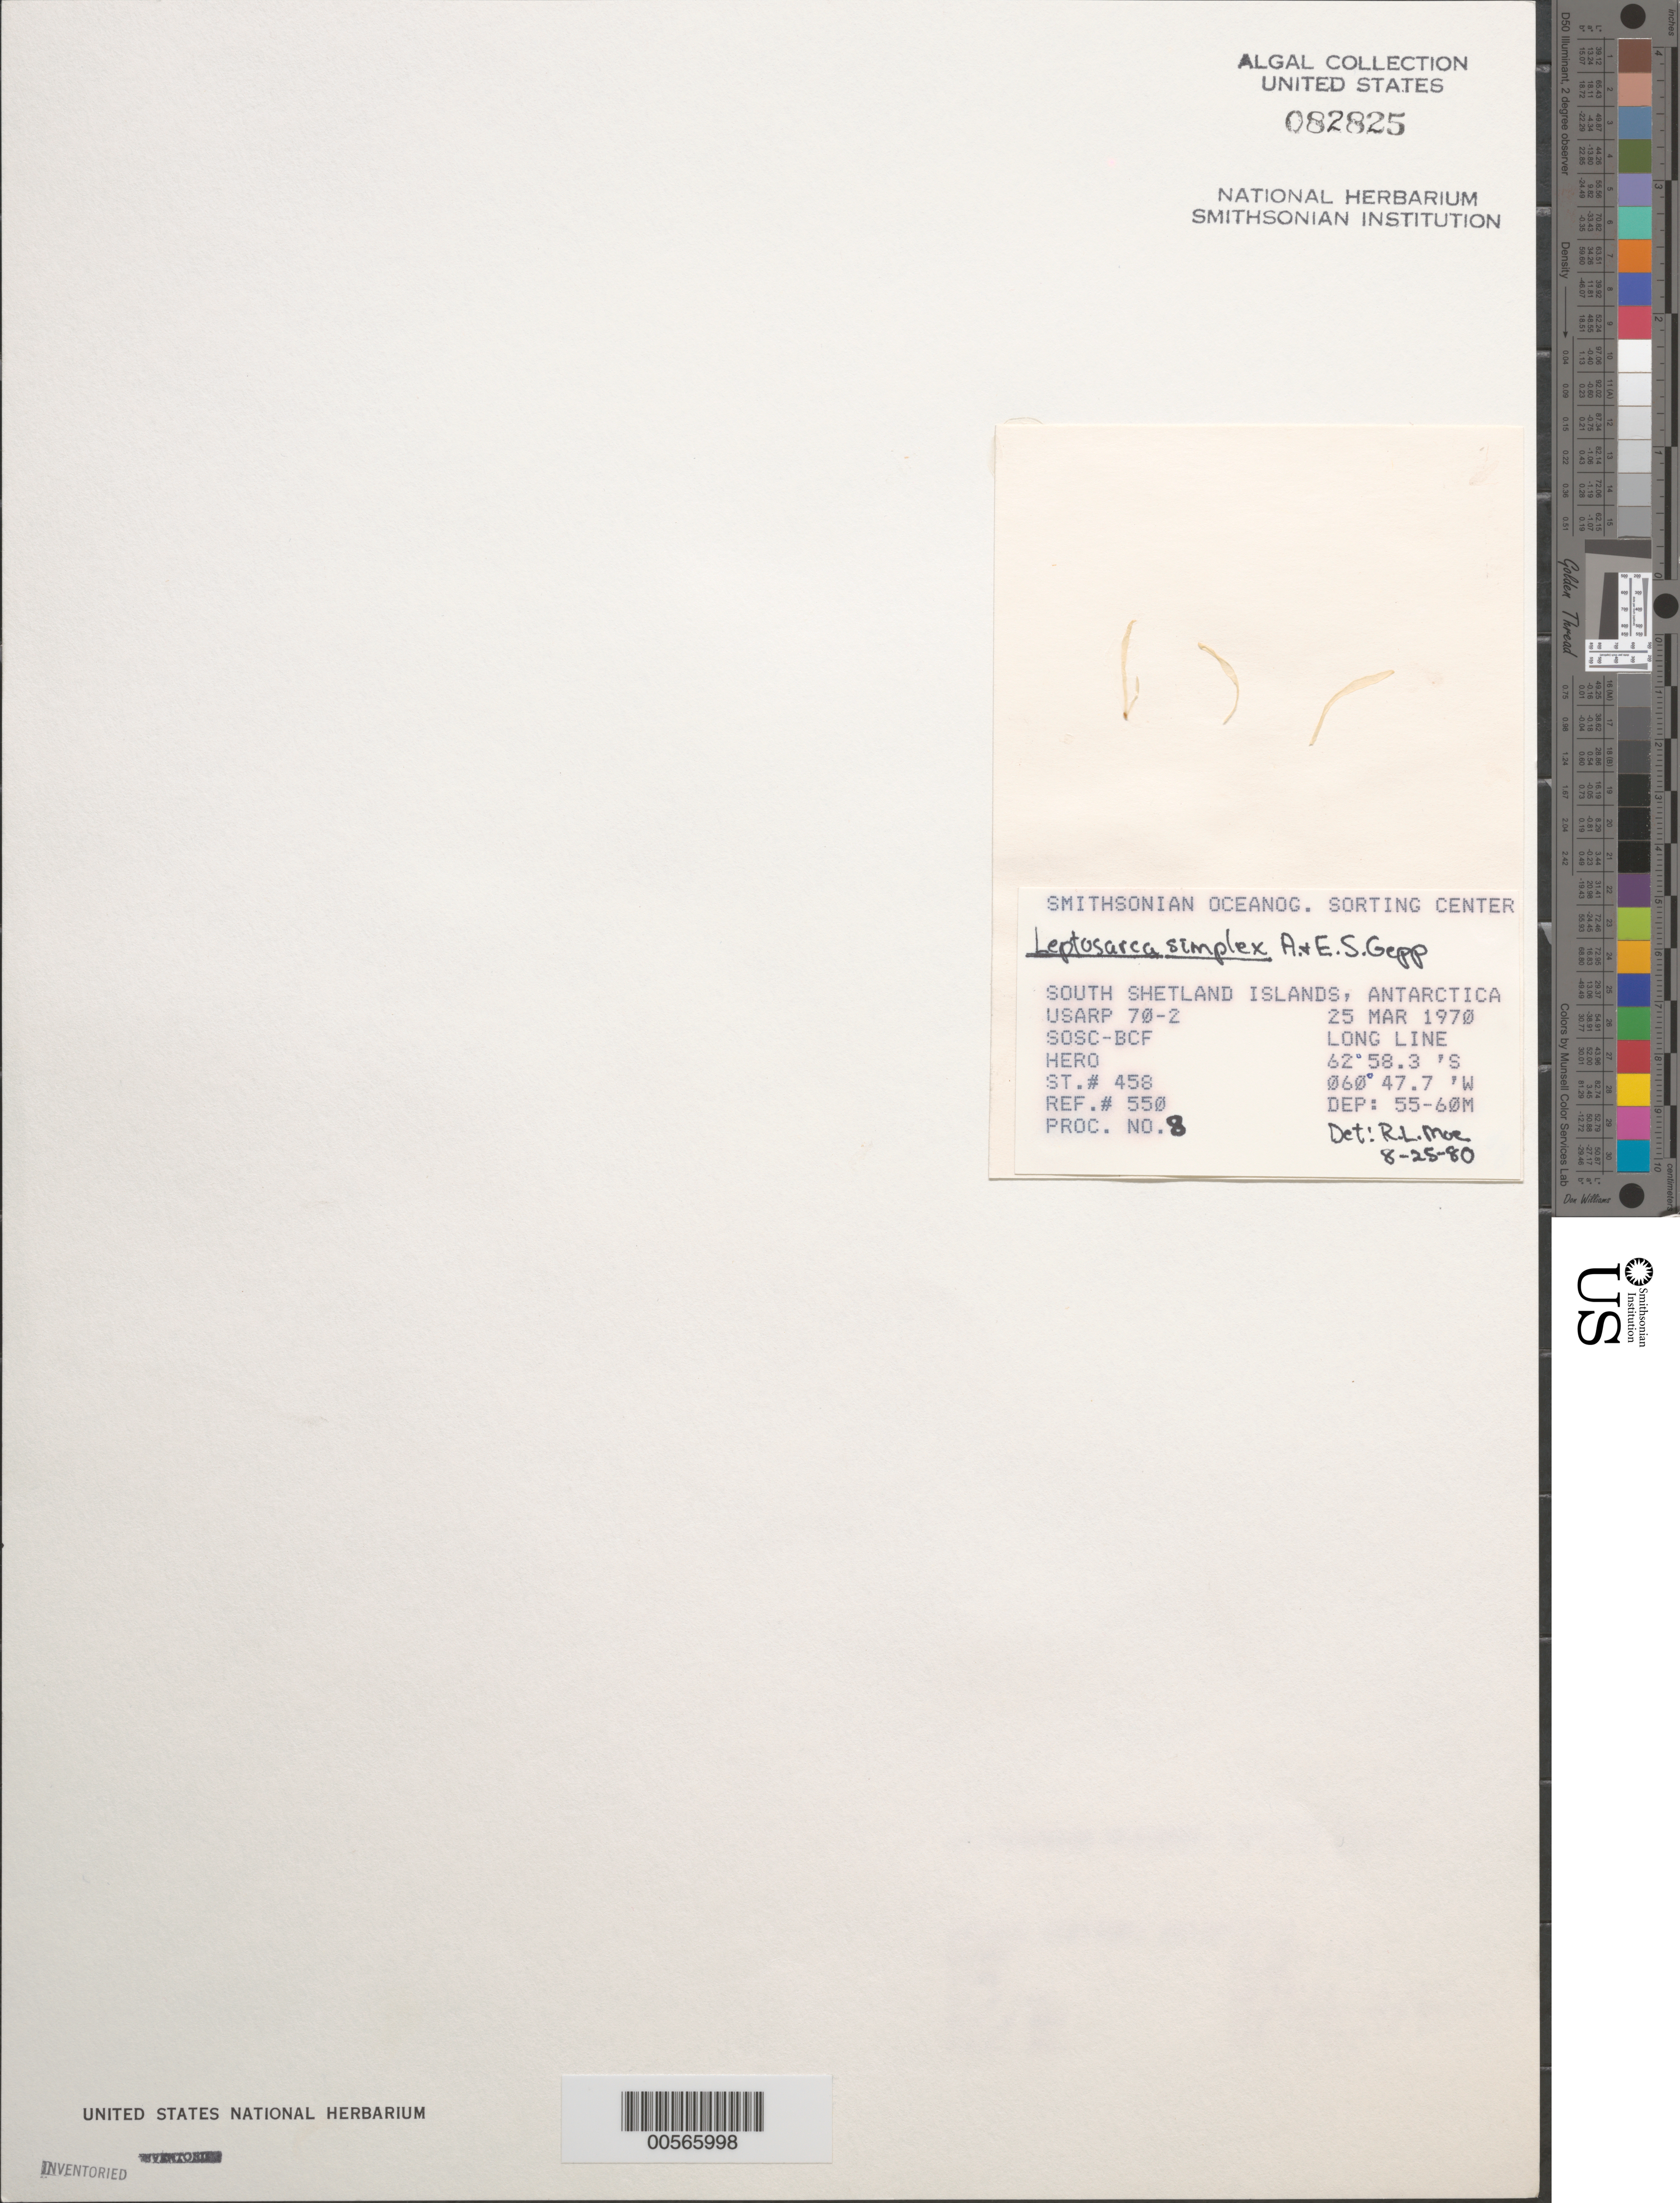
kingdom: Plantae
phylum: Rhodophyta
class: Florideophyceae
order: Palmariales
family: Palmariaceae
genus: Palmaria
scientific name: Palmaria decipiens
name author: (Reinsch) Ricker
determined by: Algae name updating Project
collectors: SOSC-BCF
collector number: Station 458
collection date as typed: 25 Mar 1970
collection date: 1970-03-25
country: Antarctica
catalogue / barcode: US 82825